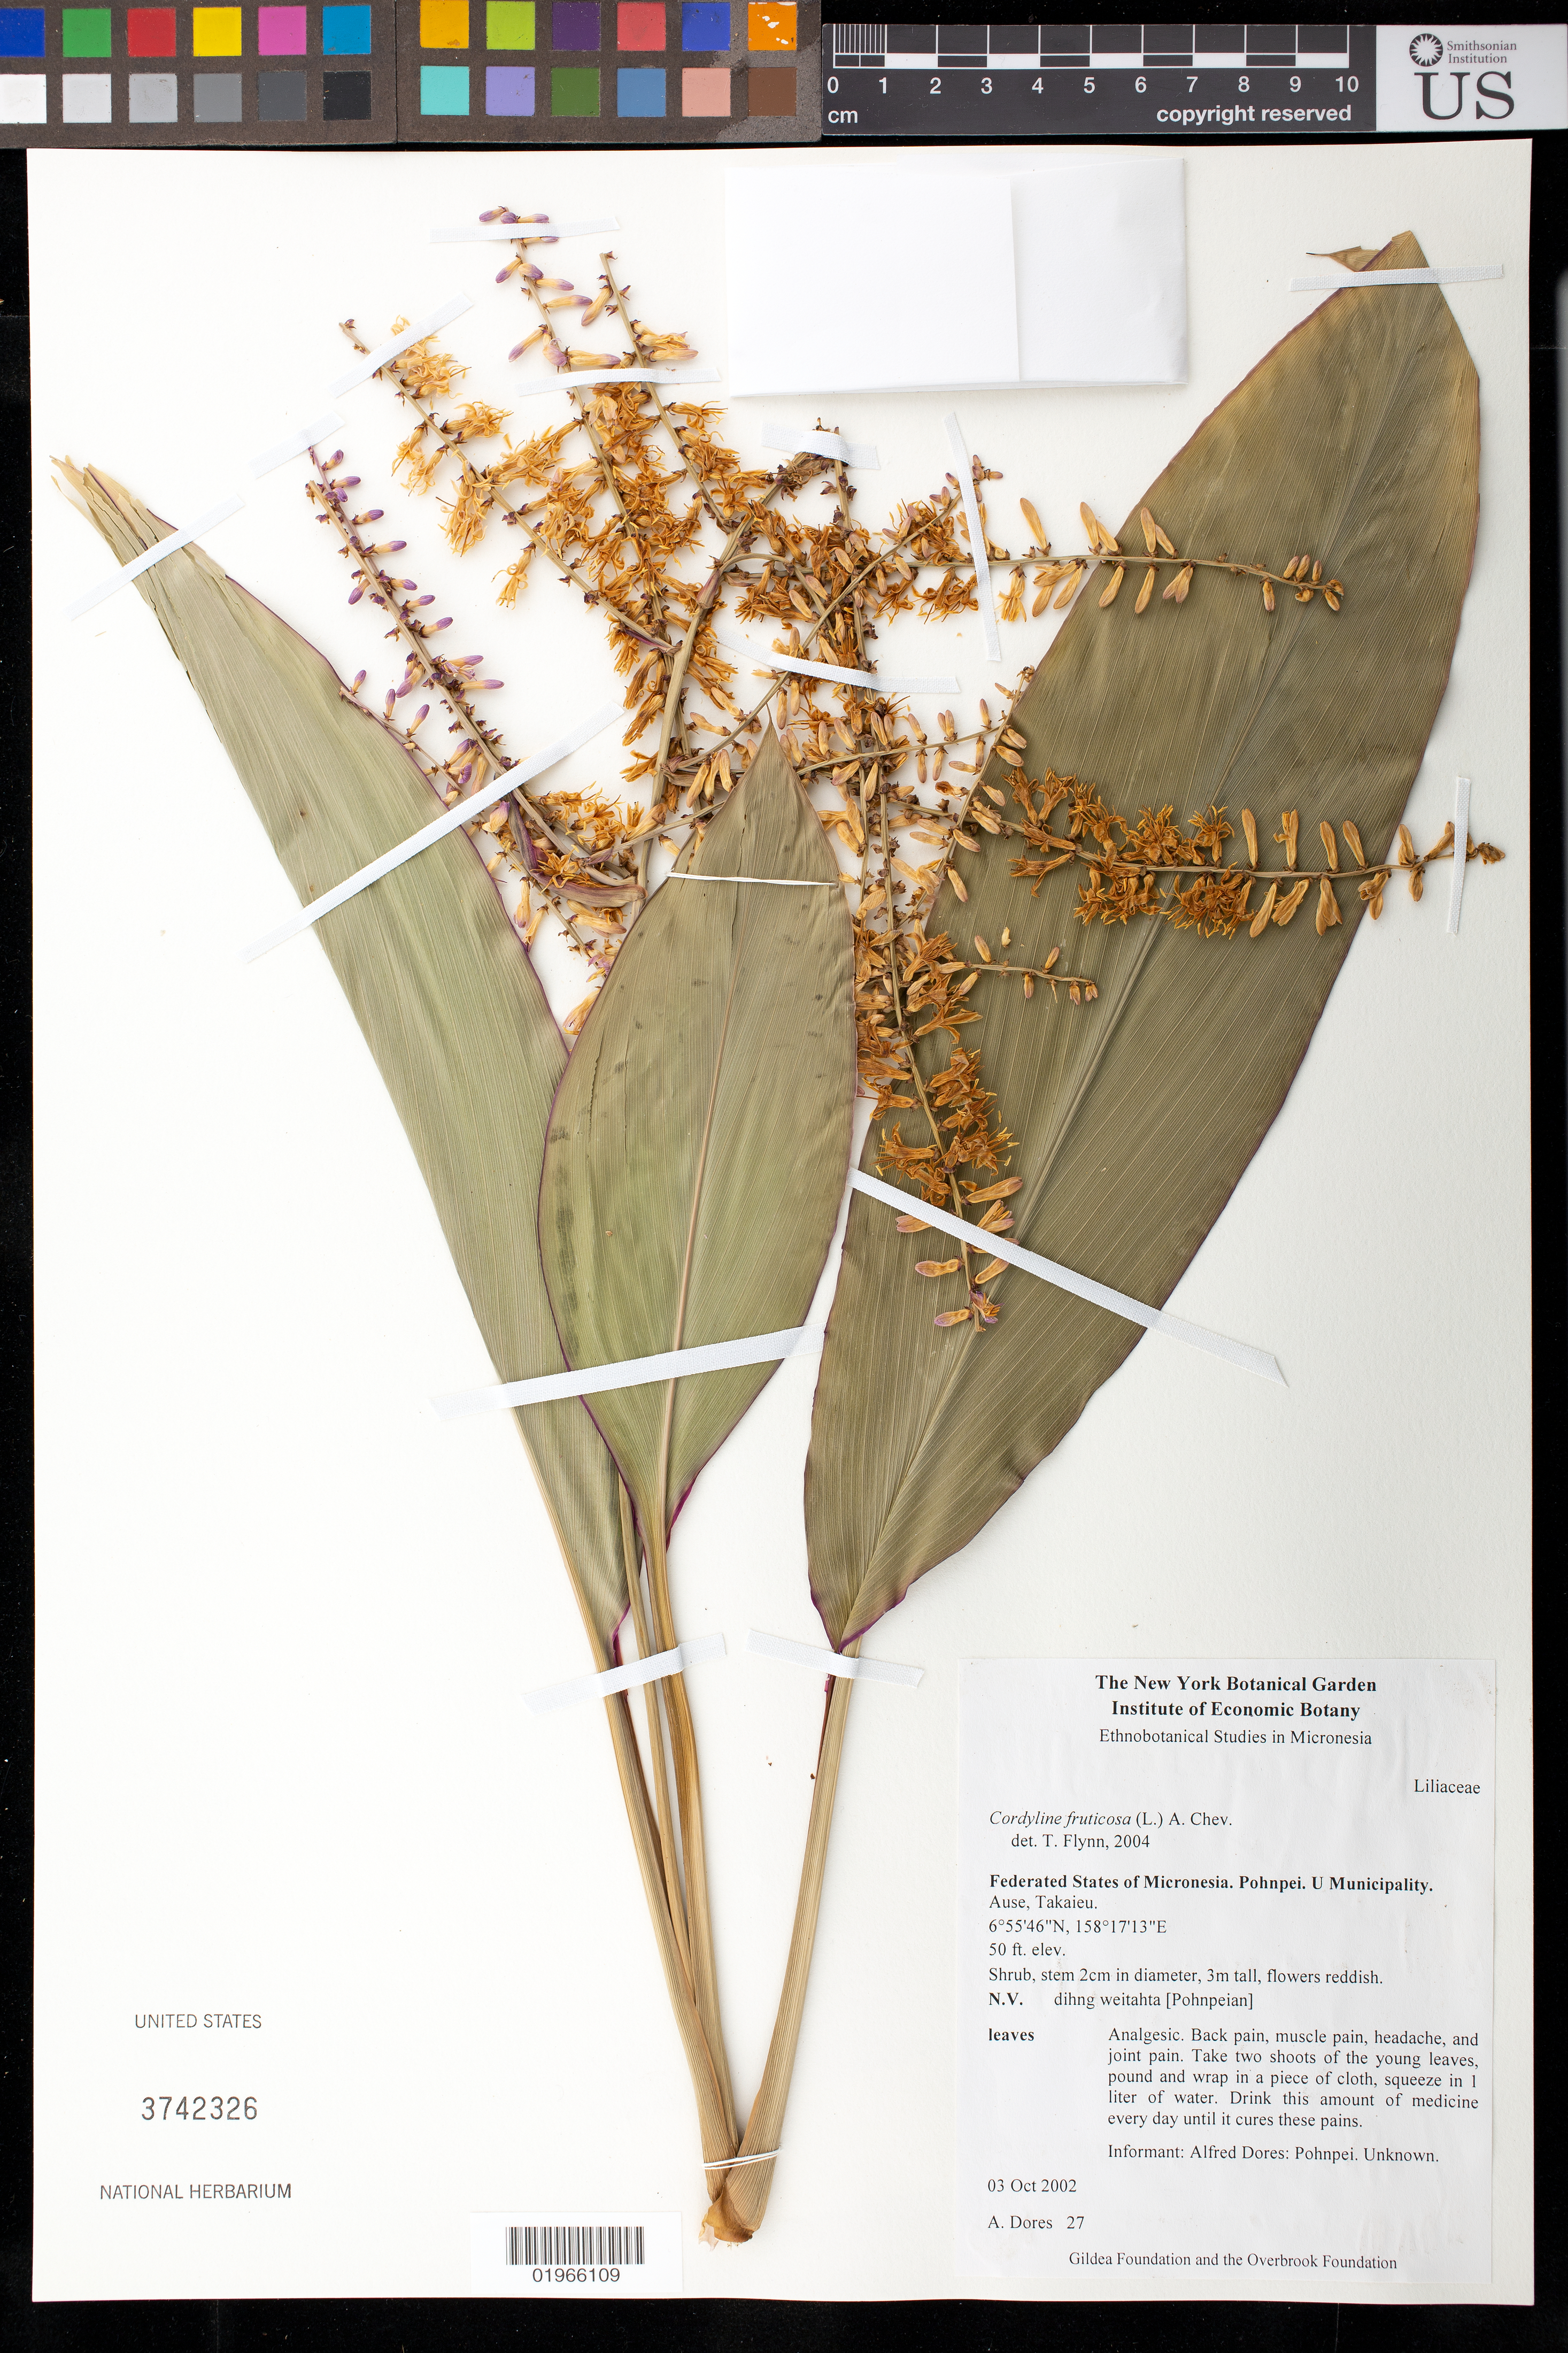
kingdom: Plantae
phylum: Tracheophyta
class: Liliopsida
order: Asparagales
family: Asparagaceae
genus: Cordyline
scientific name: Cordyline fruticosa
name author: (L.) A. Chev.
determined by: Flynn, T. W.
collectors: A. Dores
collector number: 27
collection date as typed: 03 Oct 2002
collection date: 2002-10-03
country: Micronesia, Federated States of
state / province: Pohnpei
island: Pohnpei [Ponape]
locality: U Municipality. Ause, Takaieu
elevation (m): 15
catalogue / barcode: US 3742326